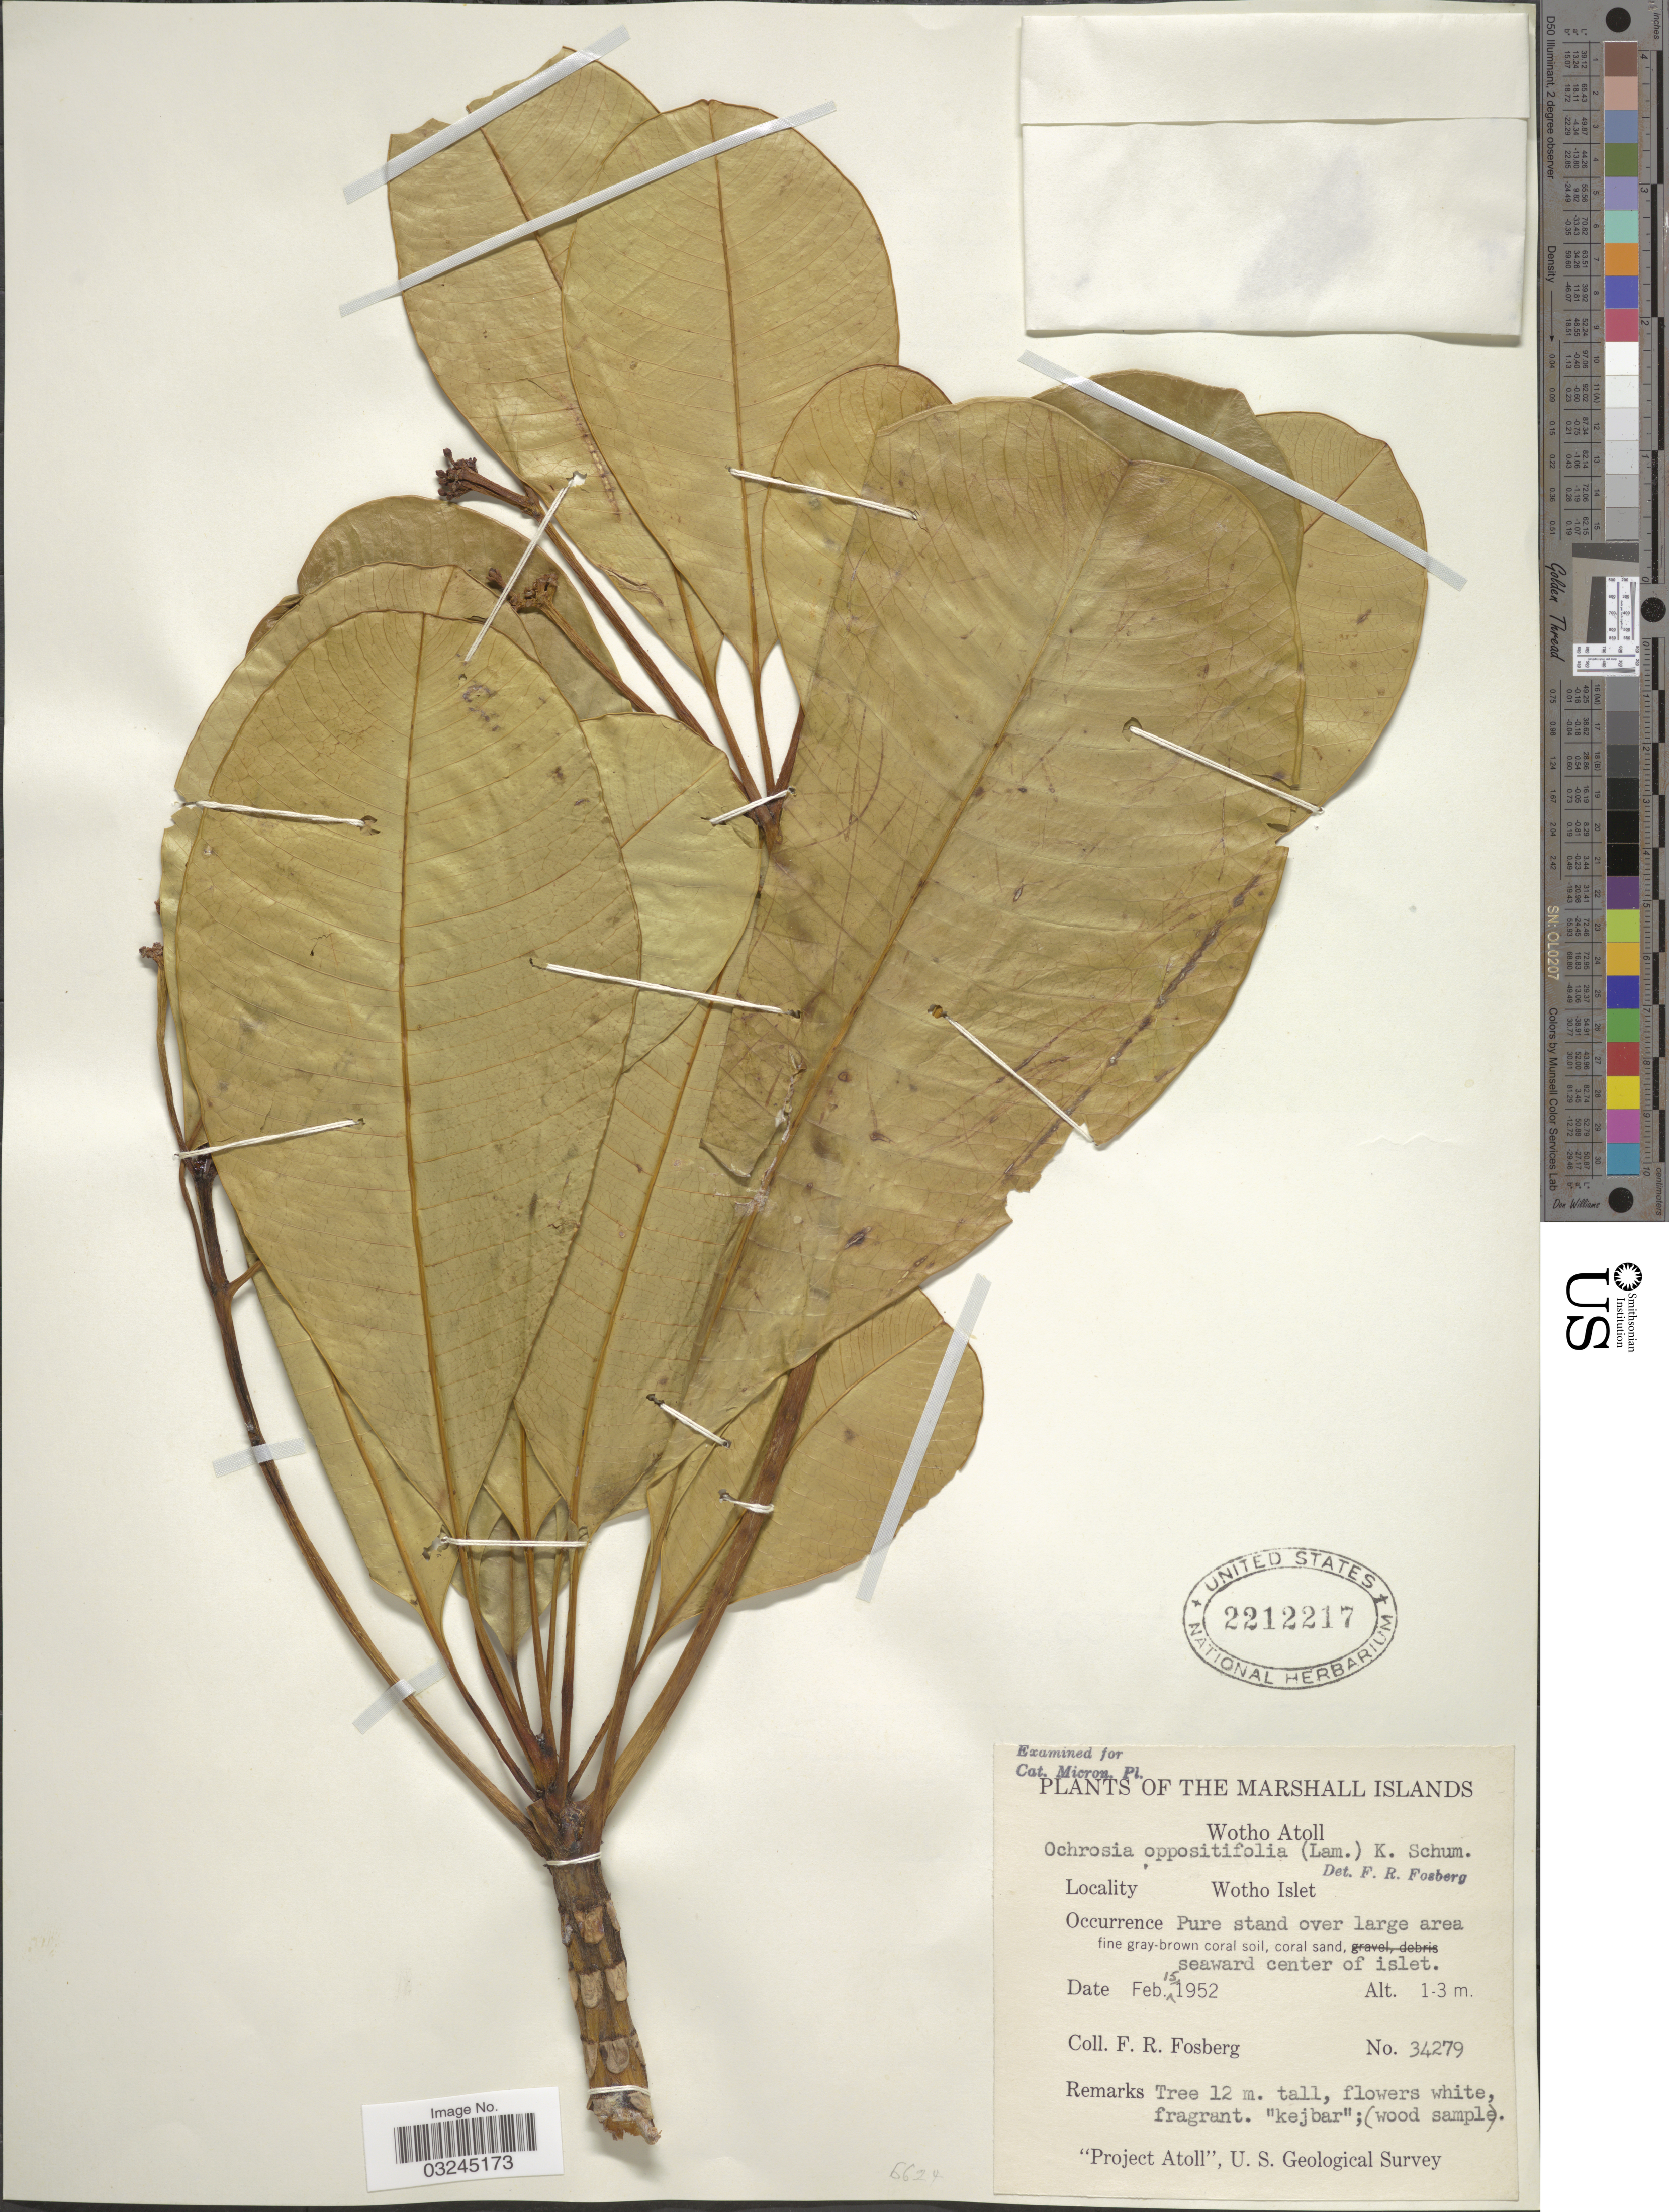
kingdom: Plantae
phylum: Tracheophyta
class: Magnoliopsida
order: Gentianales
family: Apocynaceae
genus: Ochrosia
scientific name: Ochrosia oppositifolia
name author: (Lam.) K. Schum.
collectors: F. R. Fosberg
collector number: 34279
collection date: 1952-02-15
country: Marshall Islands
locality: Wotho Atoll. Wotho Islet.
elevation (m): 1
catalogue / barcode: US 2212217